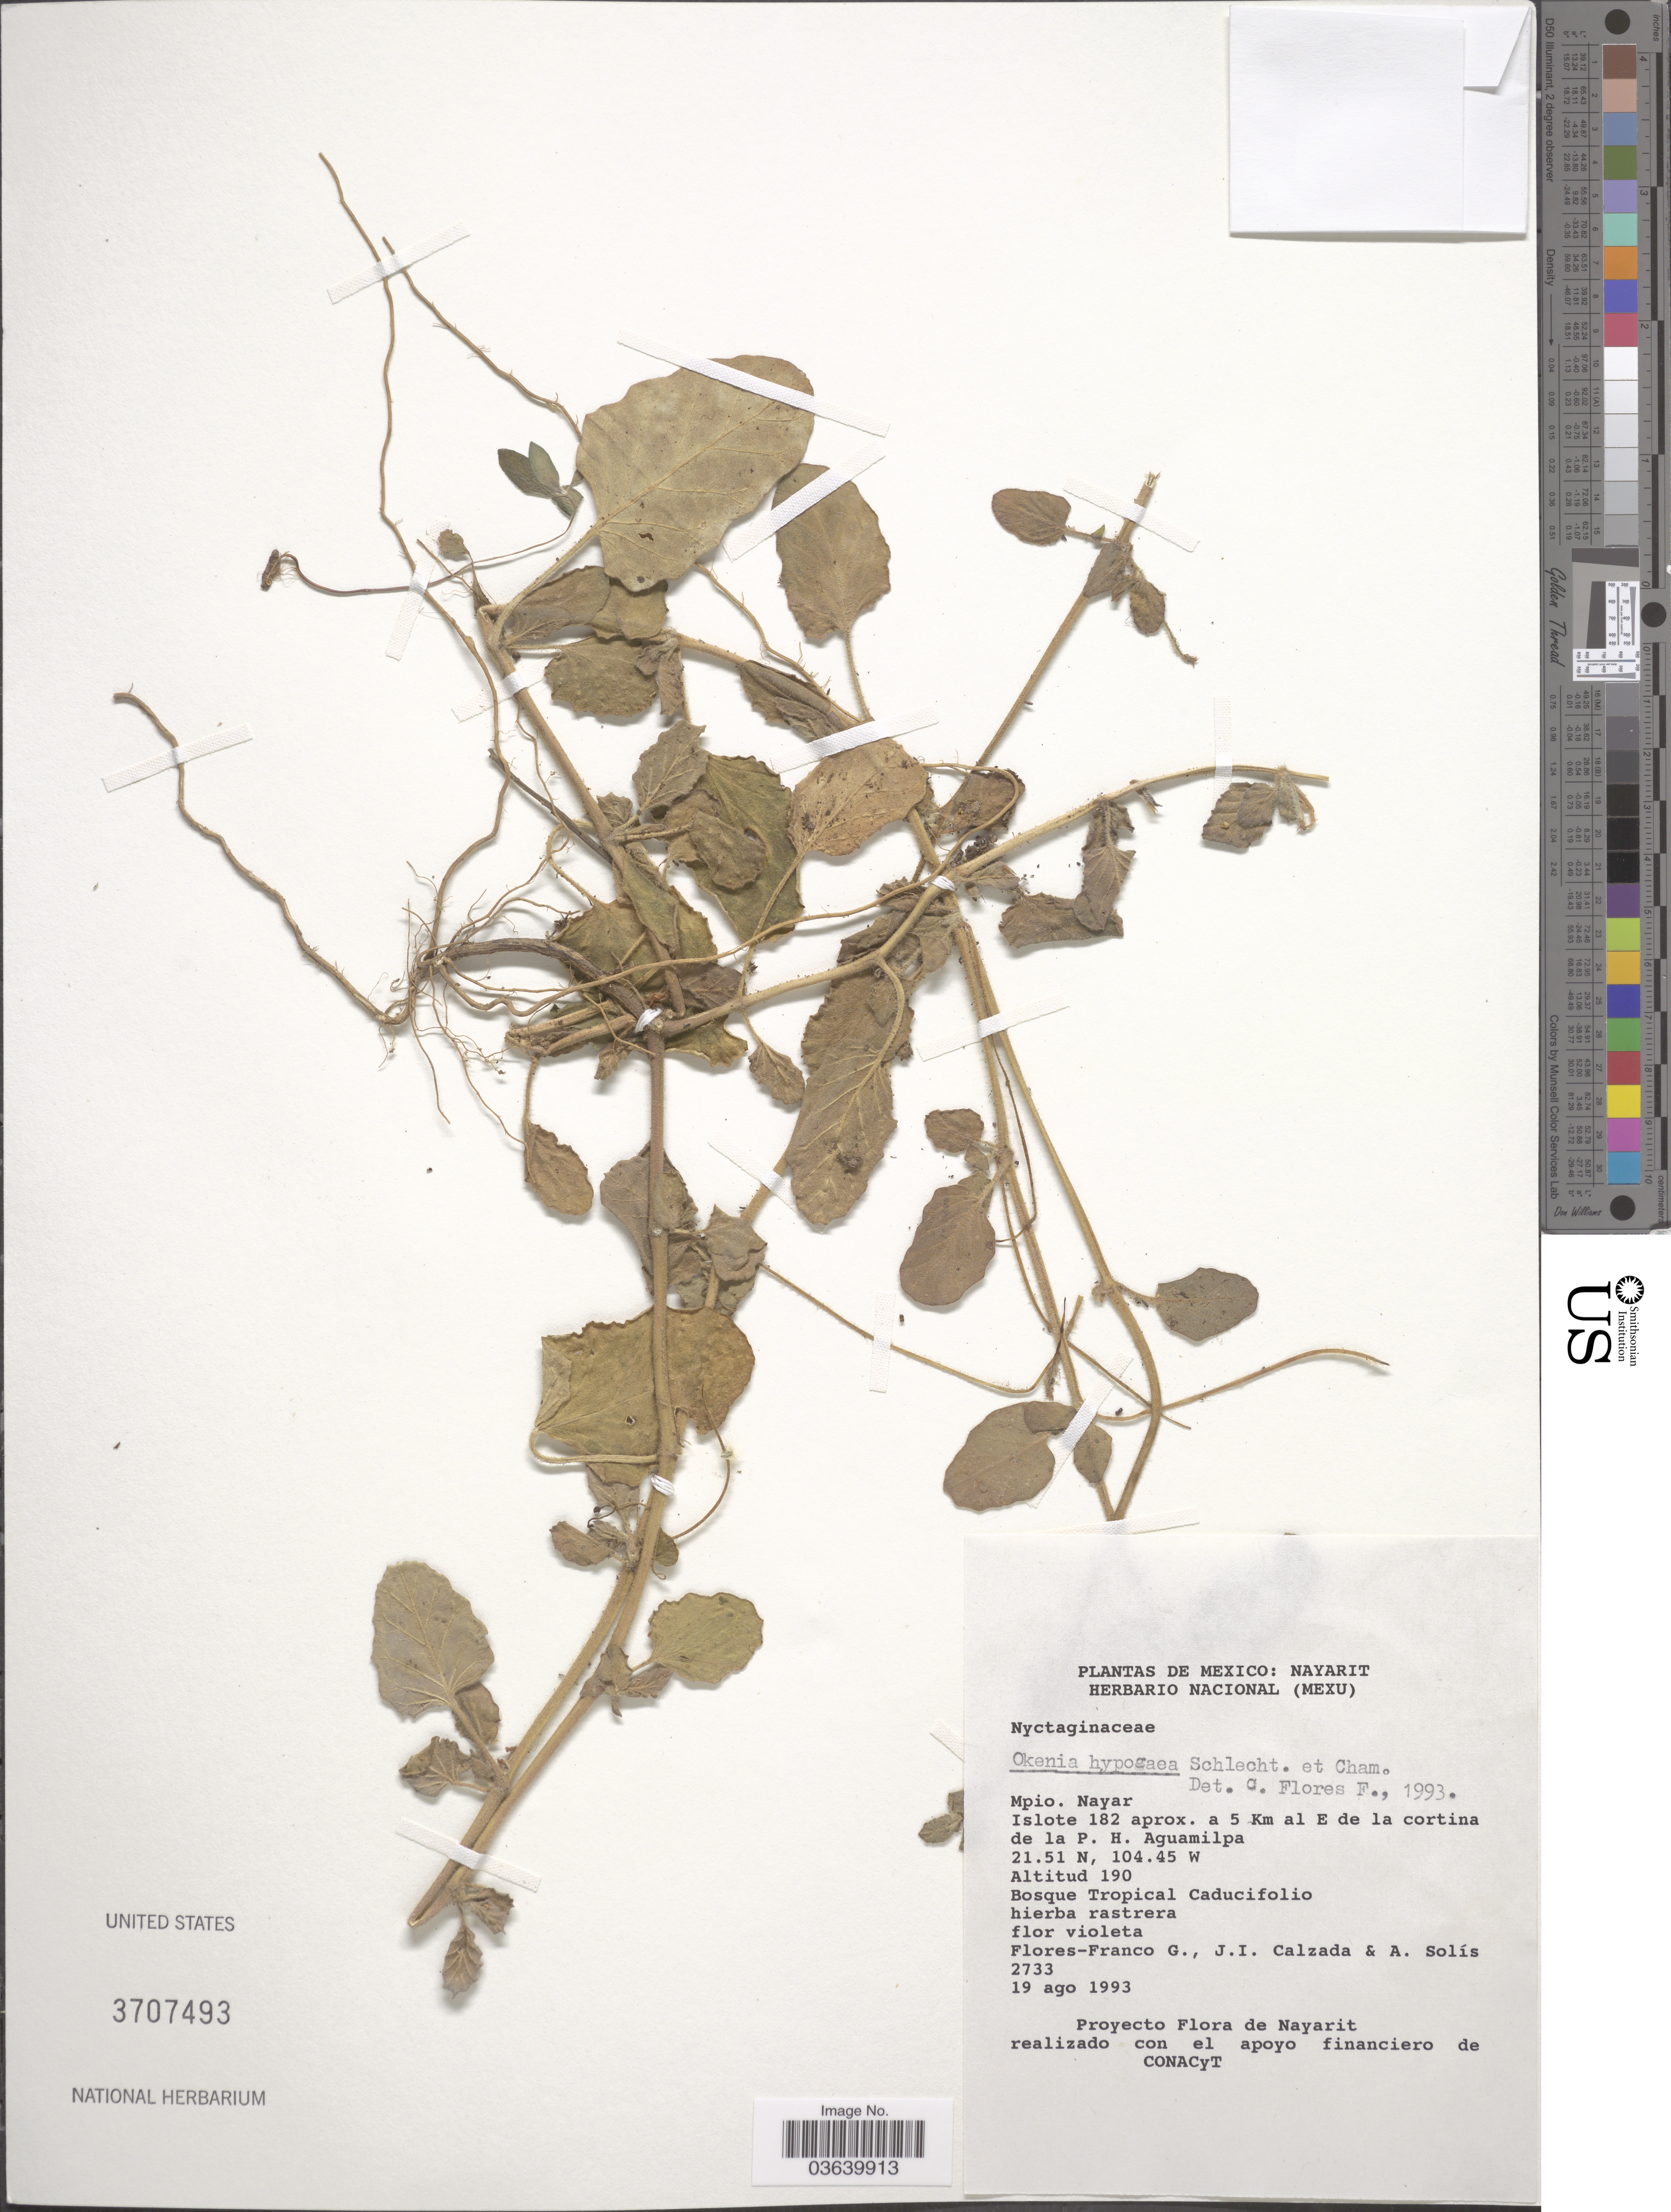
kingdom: Plantae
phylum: Tracheophyta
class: Magnoliopsida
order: Caryophyllales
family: Nyctaginaceae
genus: Okenia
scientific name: Okenia hypogaea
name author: Schltdl. & Cham.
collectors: G. Flores F., J. I. Calzada & A. Solis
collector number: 2733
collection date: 1993-08-19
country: Mexico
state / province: Nayarit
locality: Mpio. Nayar. Islote 182 aprox. a 5 Km al E de la cortina de la P. H. Aguamilpa.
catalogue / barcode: US 3707493